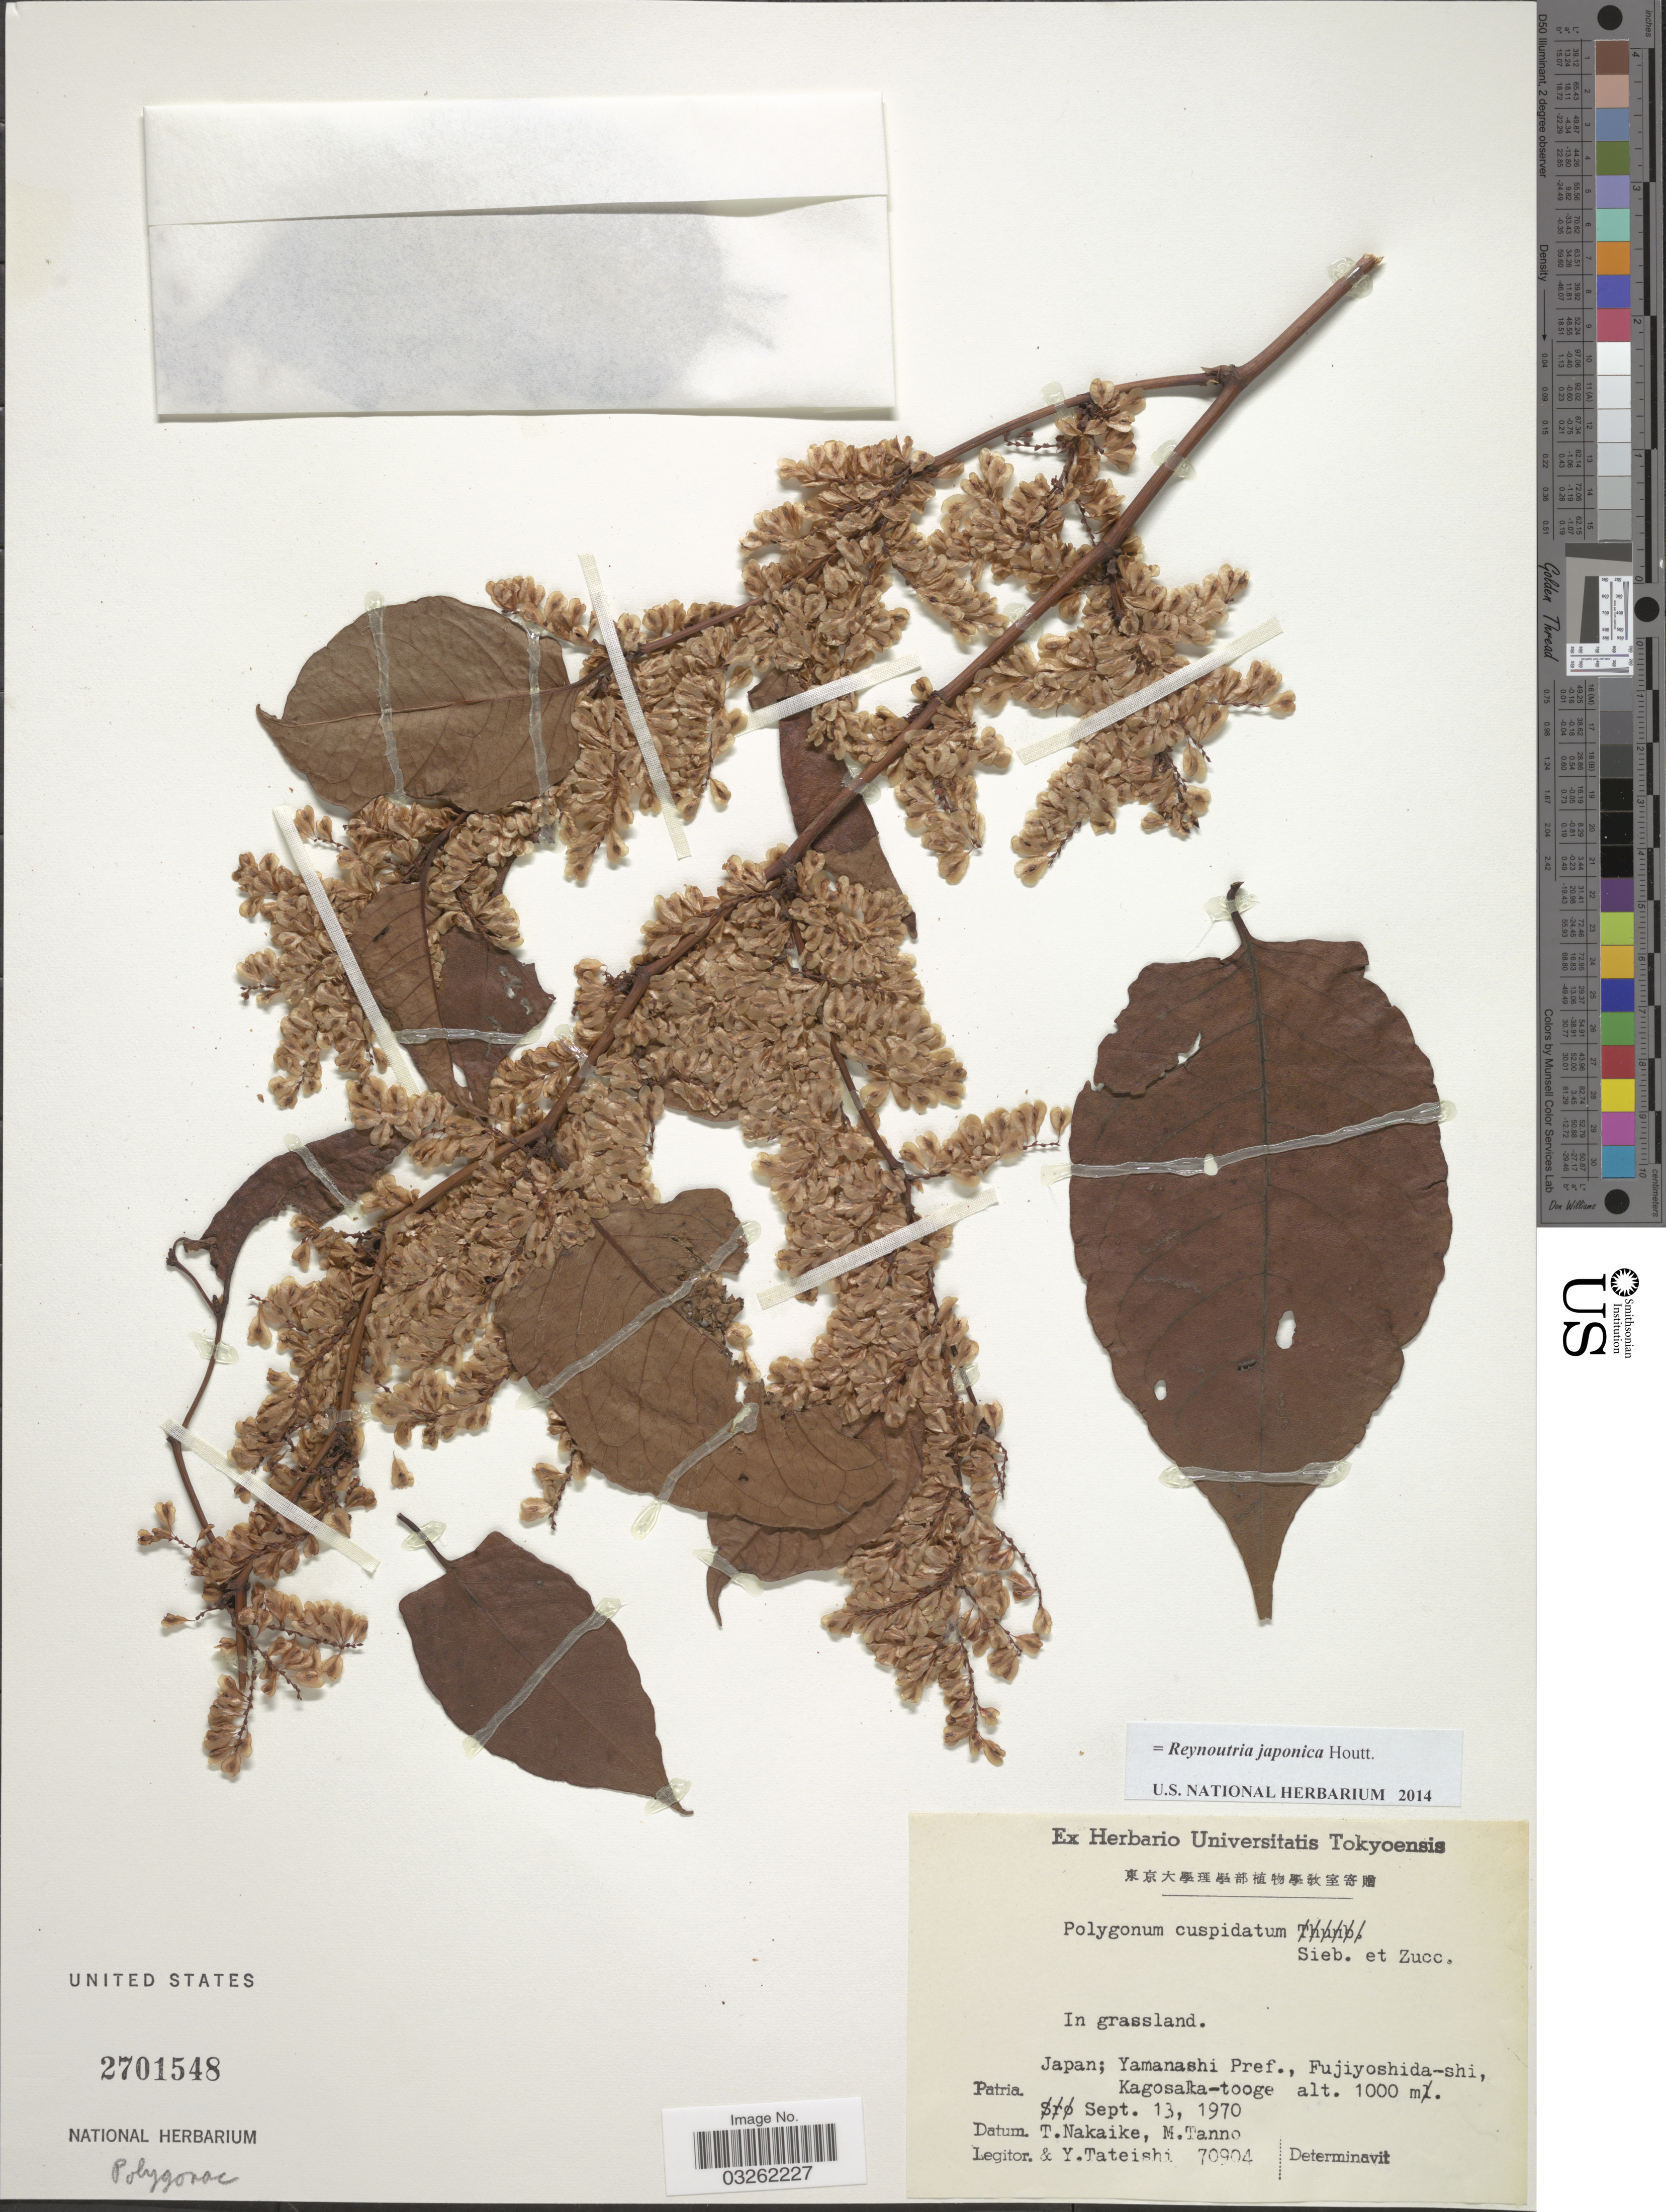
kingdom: Plantae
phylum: Tracheophyta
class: Magnoliopsida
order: Caryophyllales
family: Polygonaceae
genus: Reynoutria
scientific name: Reynoutria japonica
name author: Houtt.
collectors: T. Nakaike, M. Tanno & Y. Tateishi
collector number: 70904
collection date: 1970-09-13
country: Japan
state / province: Yamanasi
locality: Yamanashi Pref., Fujiyoshida-shi, Kagosaka-tooge.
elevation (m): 1000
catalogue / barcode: US 2701548